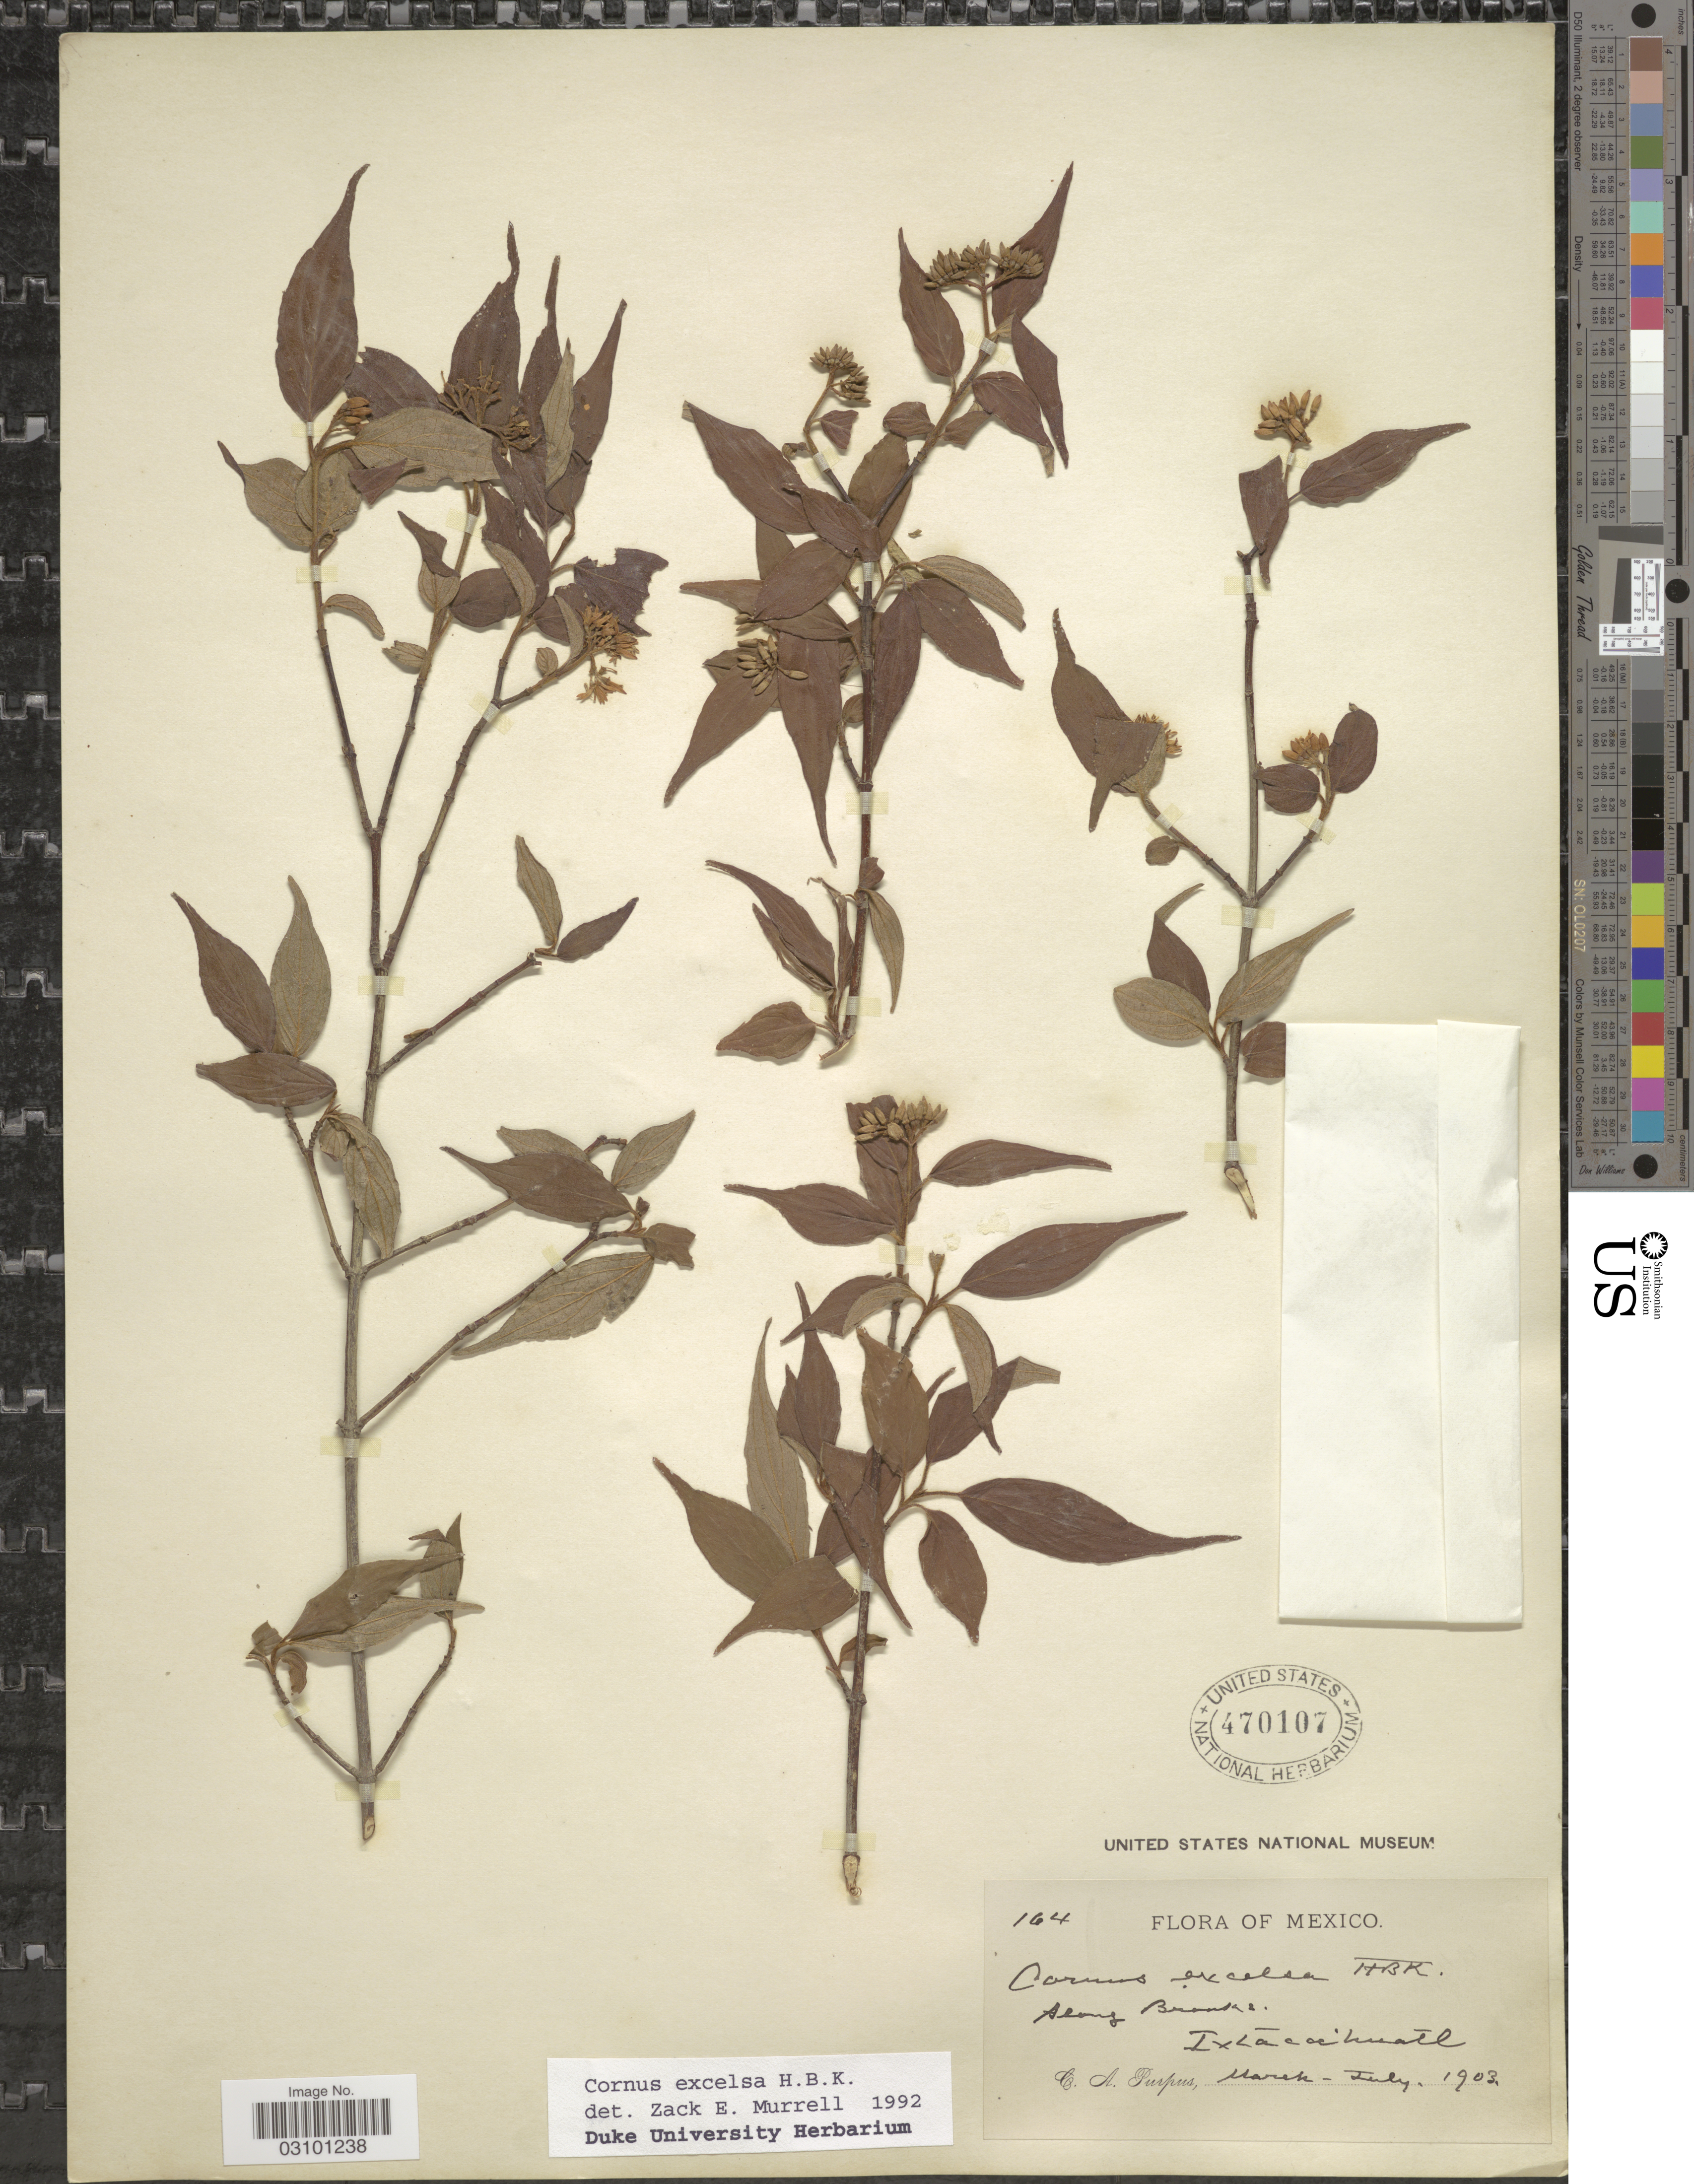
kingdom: Plantae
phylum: Tracheophyta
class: Magnoliopsida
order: Cornales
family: Cornaceae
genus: Cornus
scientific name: Cornus excelsa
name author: Kunth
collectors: C. A. Purpus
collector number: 164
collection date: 1903-03/1903-07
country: Mexico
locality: Along Brooks. Ixtaccihuatl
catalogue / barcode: US 470107